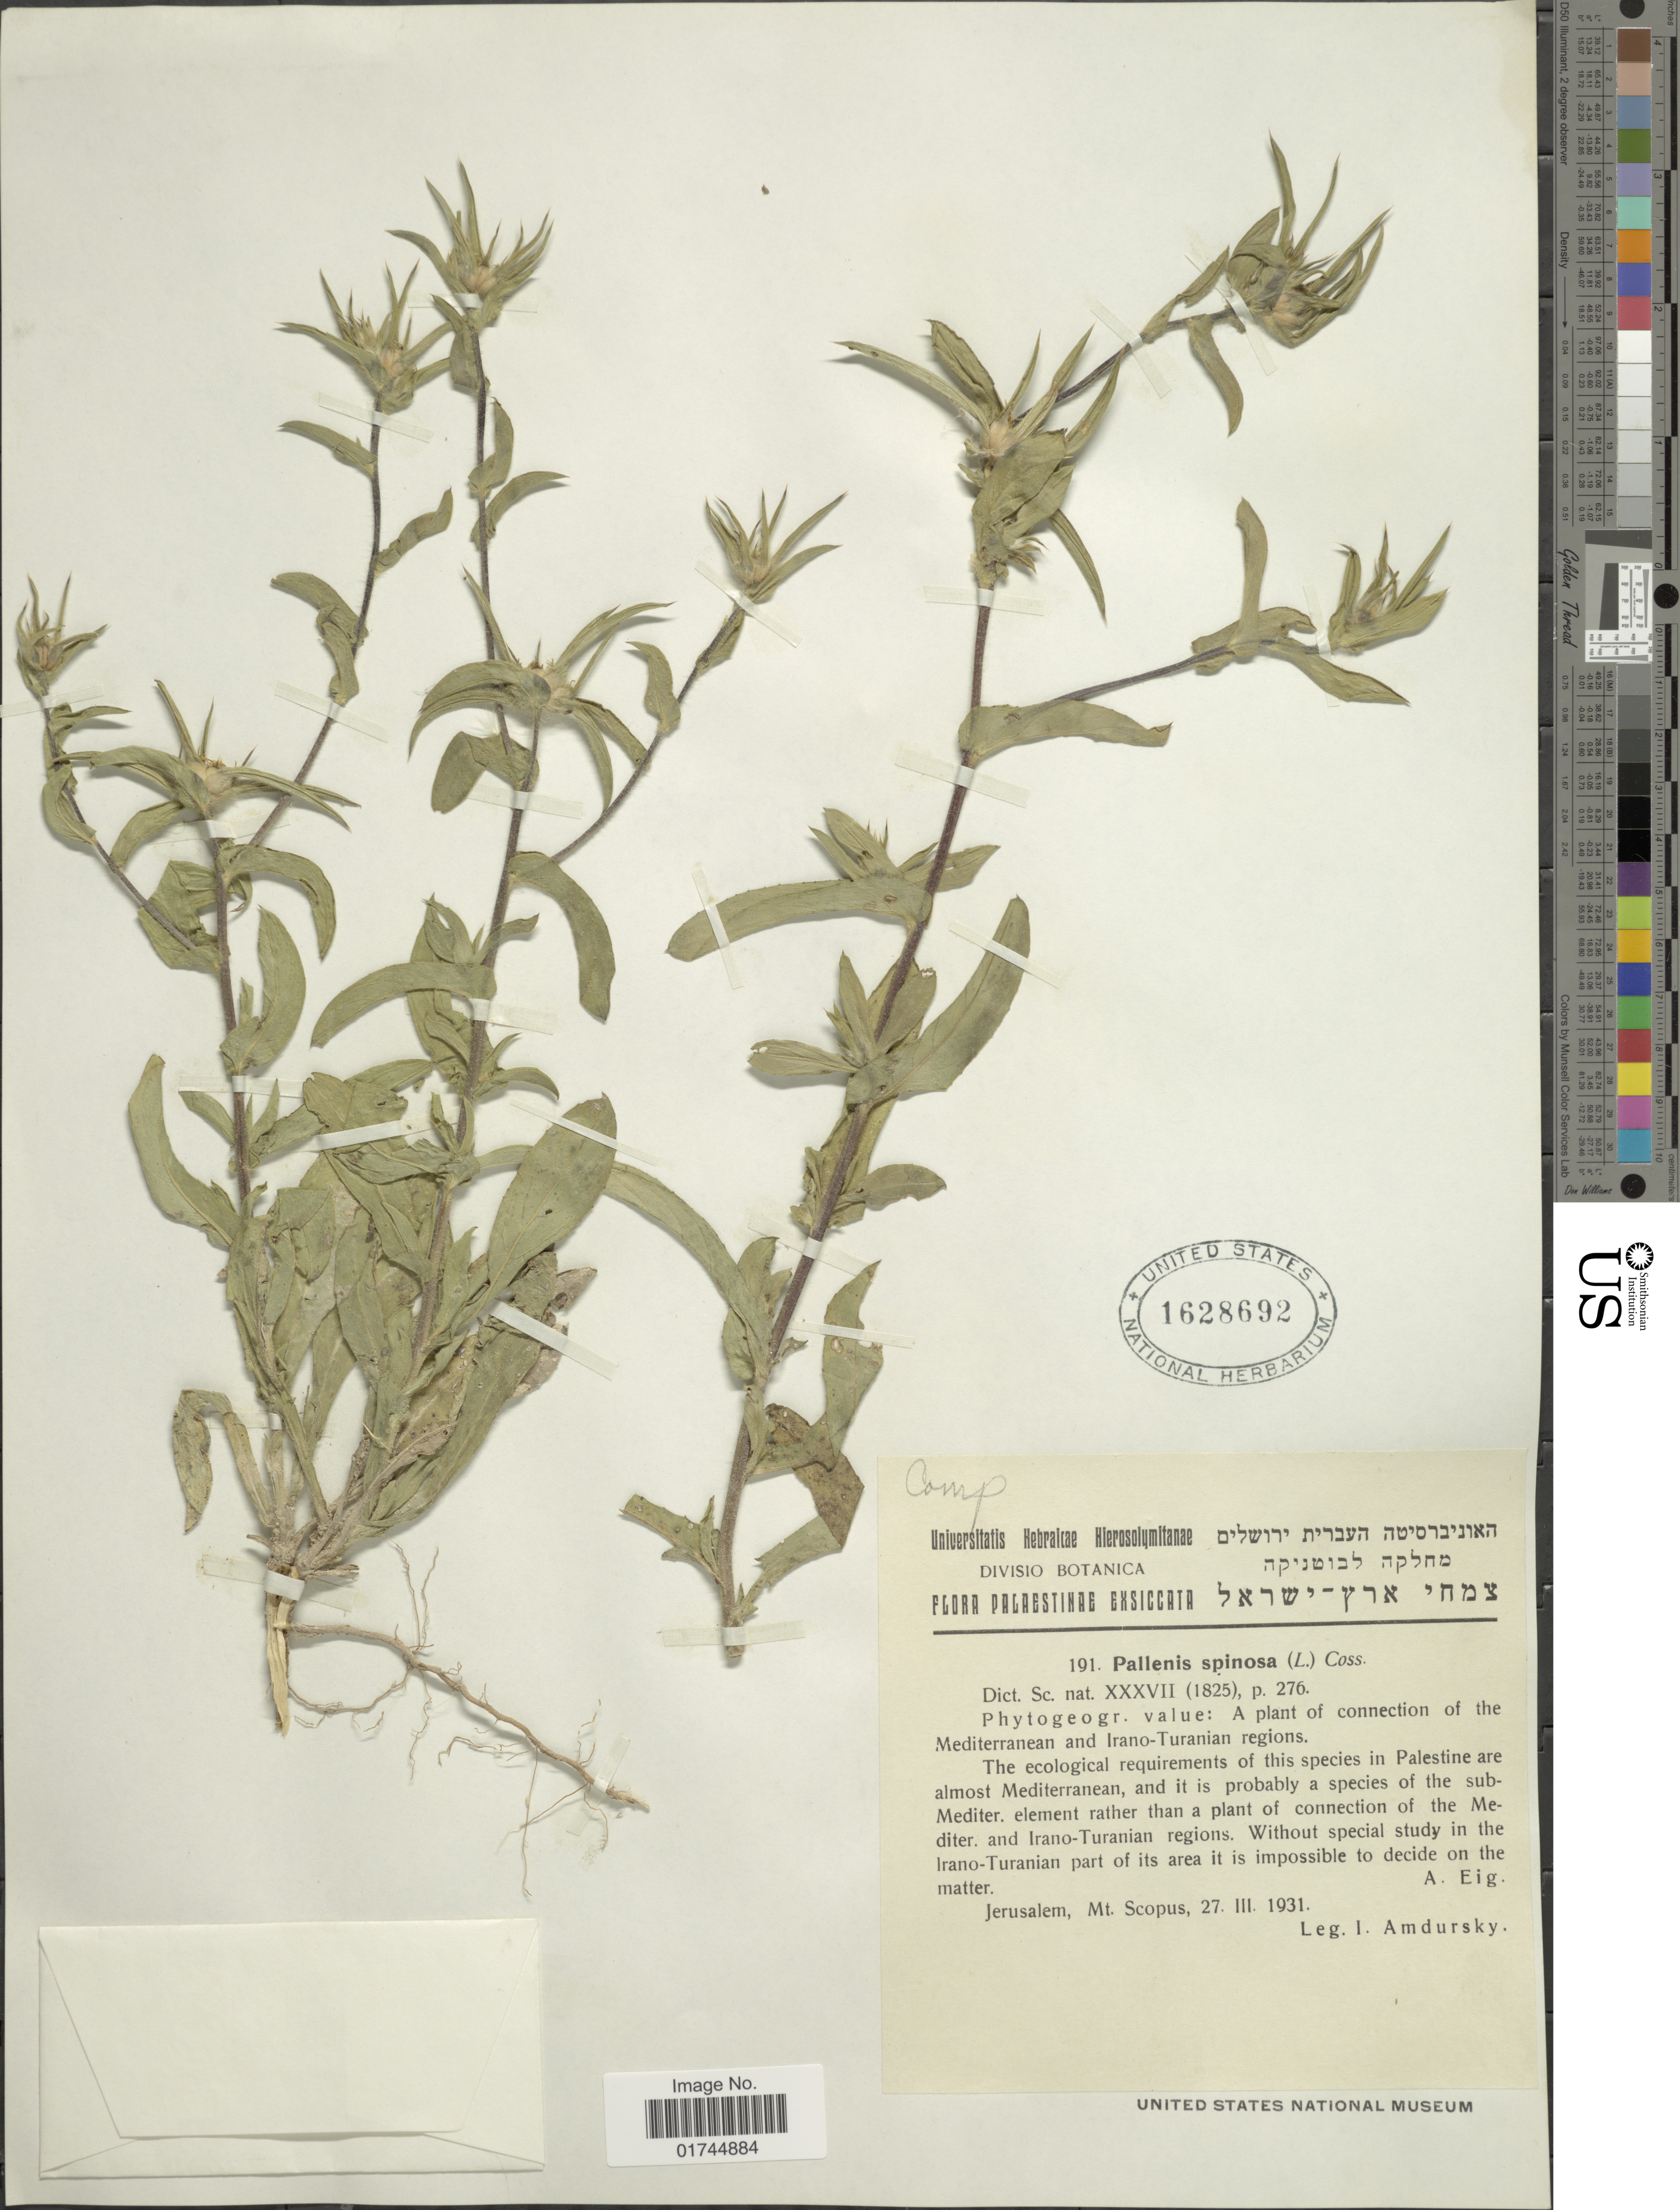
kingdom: Plantae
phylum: Tracheophyta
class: Magnoliopsida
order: Asterales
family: Asteraceae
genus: Pallenis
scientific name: Pallenis spinosa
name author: (L.) Cass.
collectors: I. Amdursky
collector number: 191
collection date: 1931-03-27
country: Israel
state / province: Jerusalem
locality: Mt. Scopus. Palaestinae.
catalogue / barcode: US 1628692